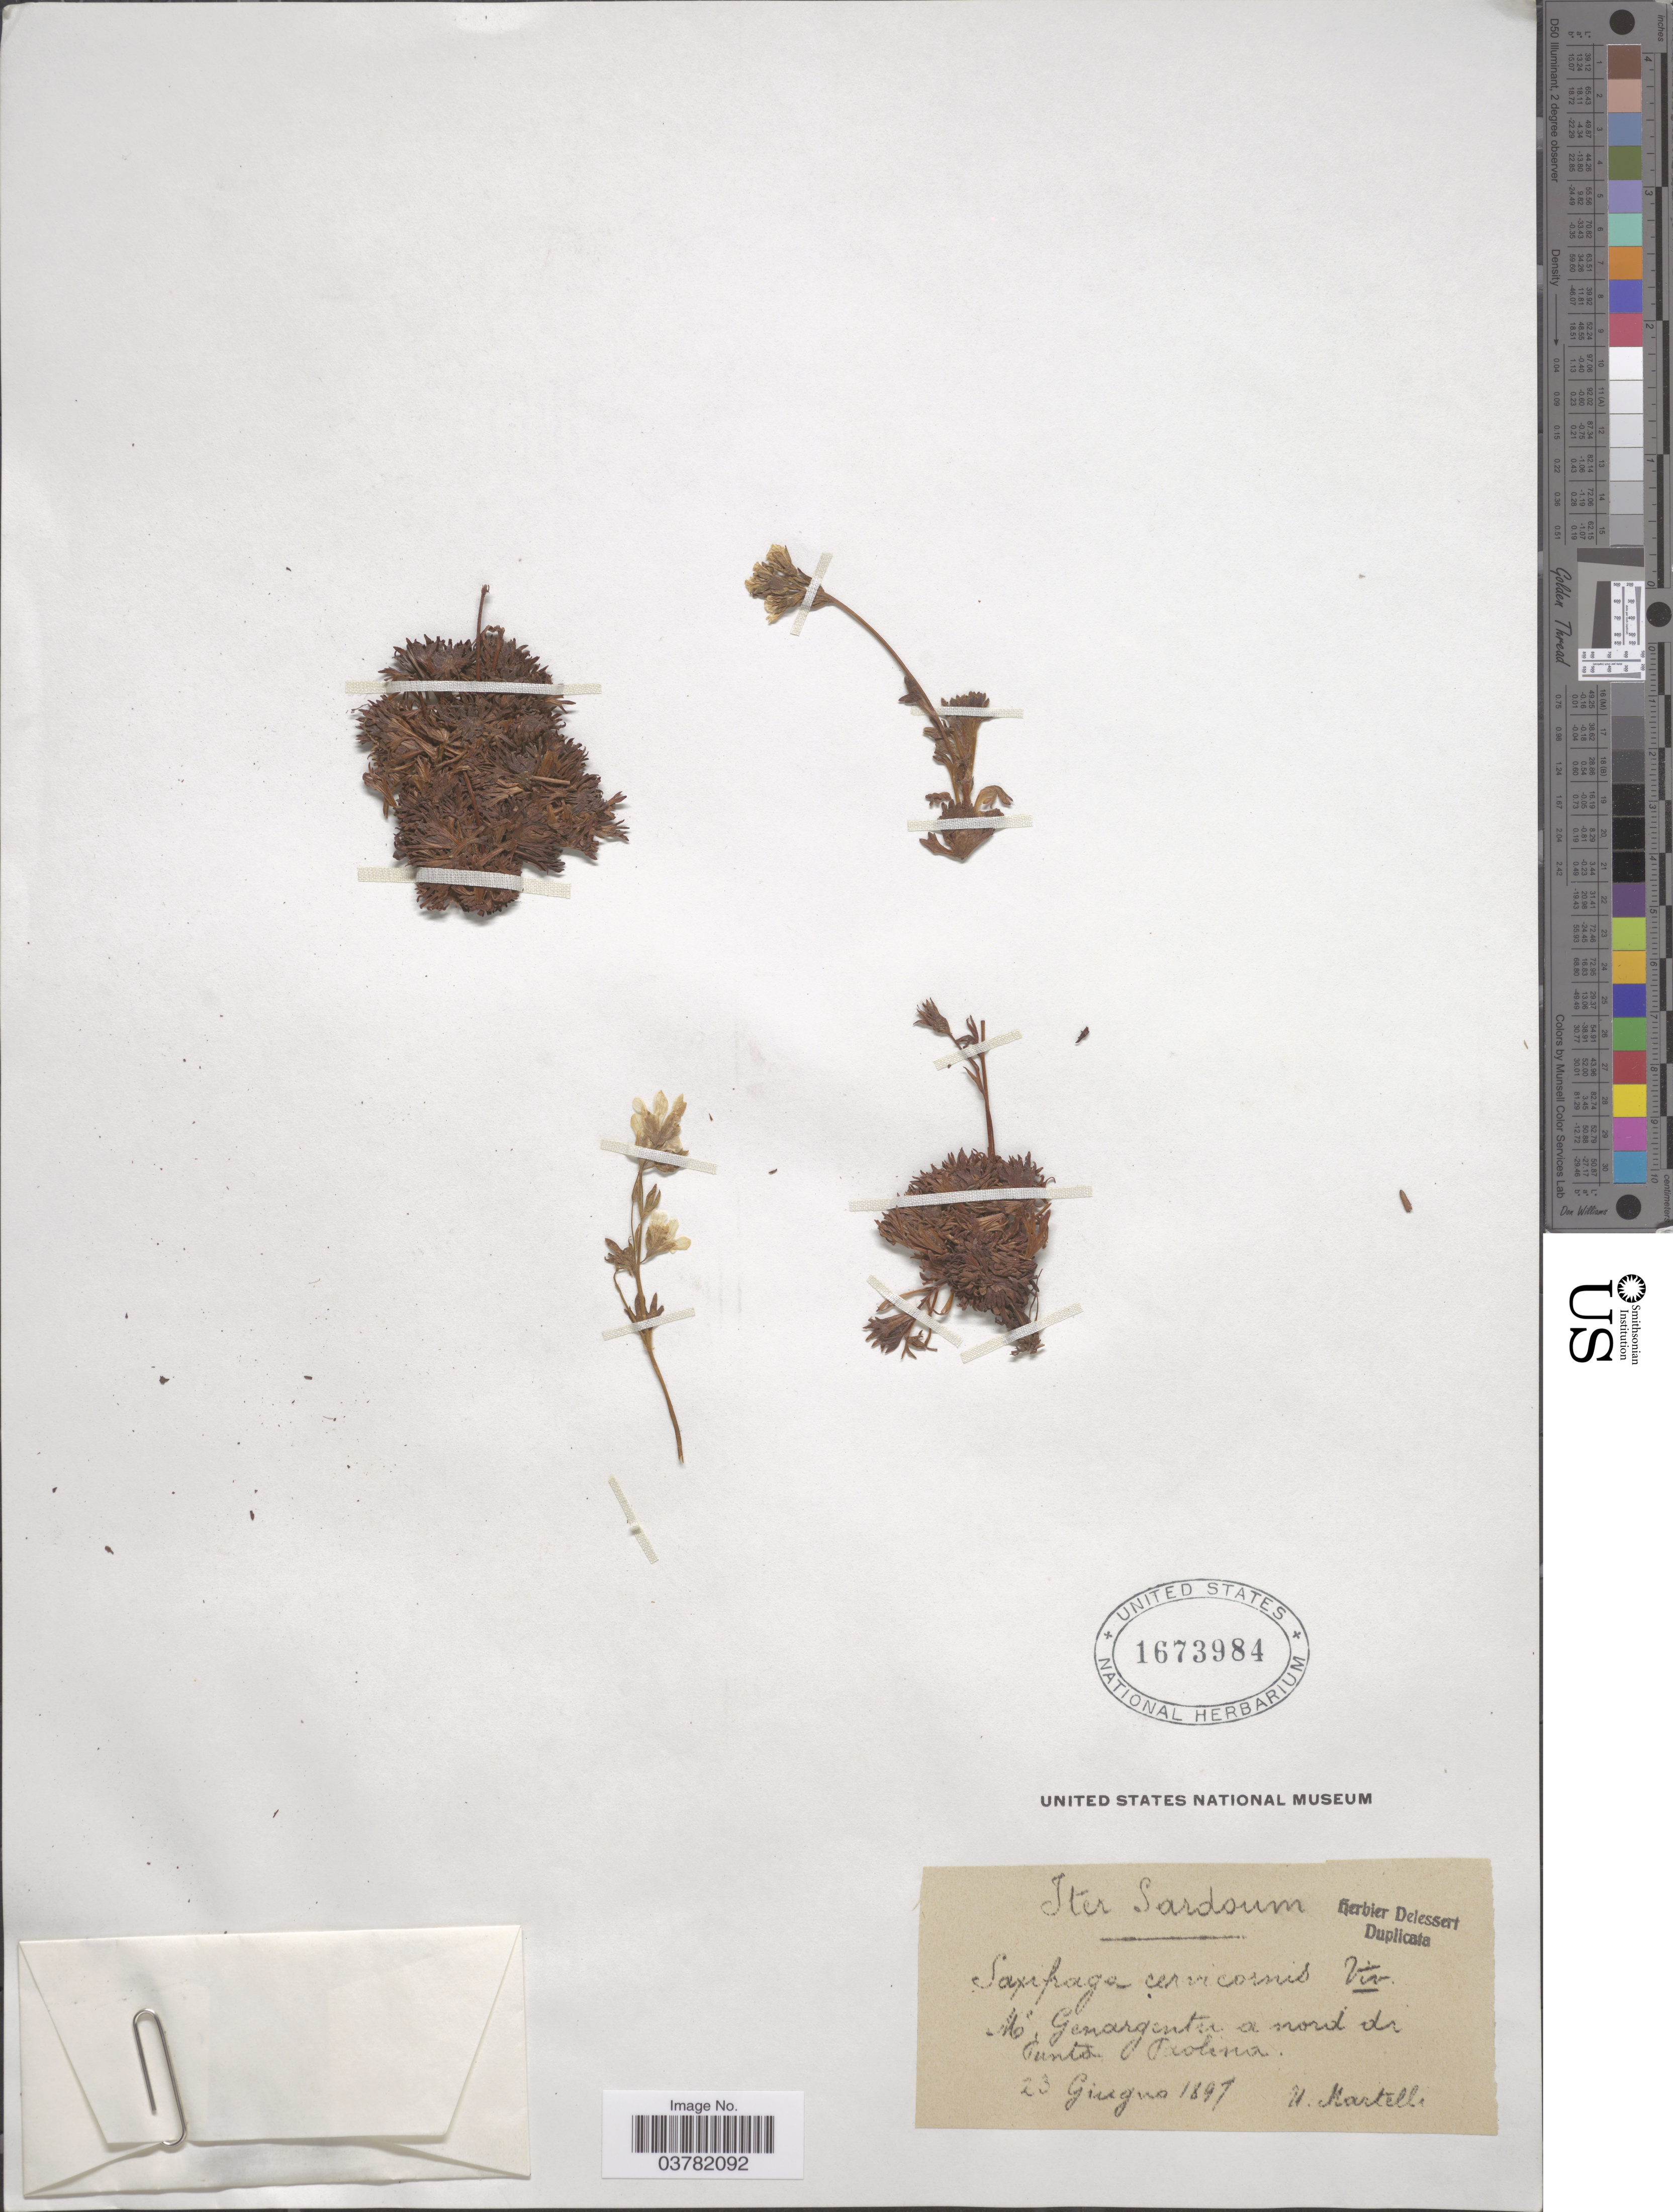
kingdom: Plantae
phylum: Tracheophyta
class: Magnoliopsida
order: Saxifragales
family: Saxifragaceae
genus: Saxifraga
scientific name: Saxifraga caespitosa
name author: L.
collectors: U. Martelli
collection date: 1897-06-23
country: Italy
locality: Iter Sardoum. [illegible text], Genargentu a nord du Punta Paolina.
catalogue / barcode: US 1673984